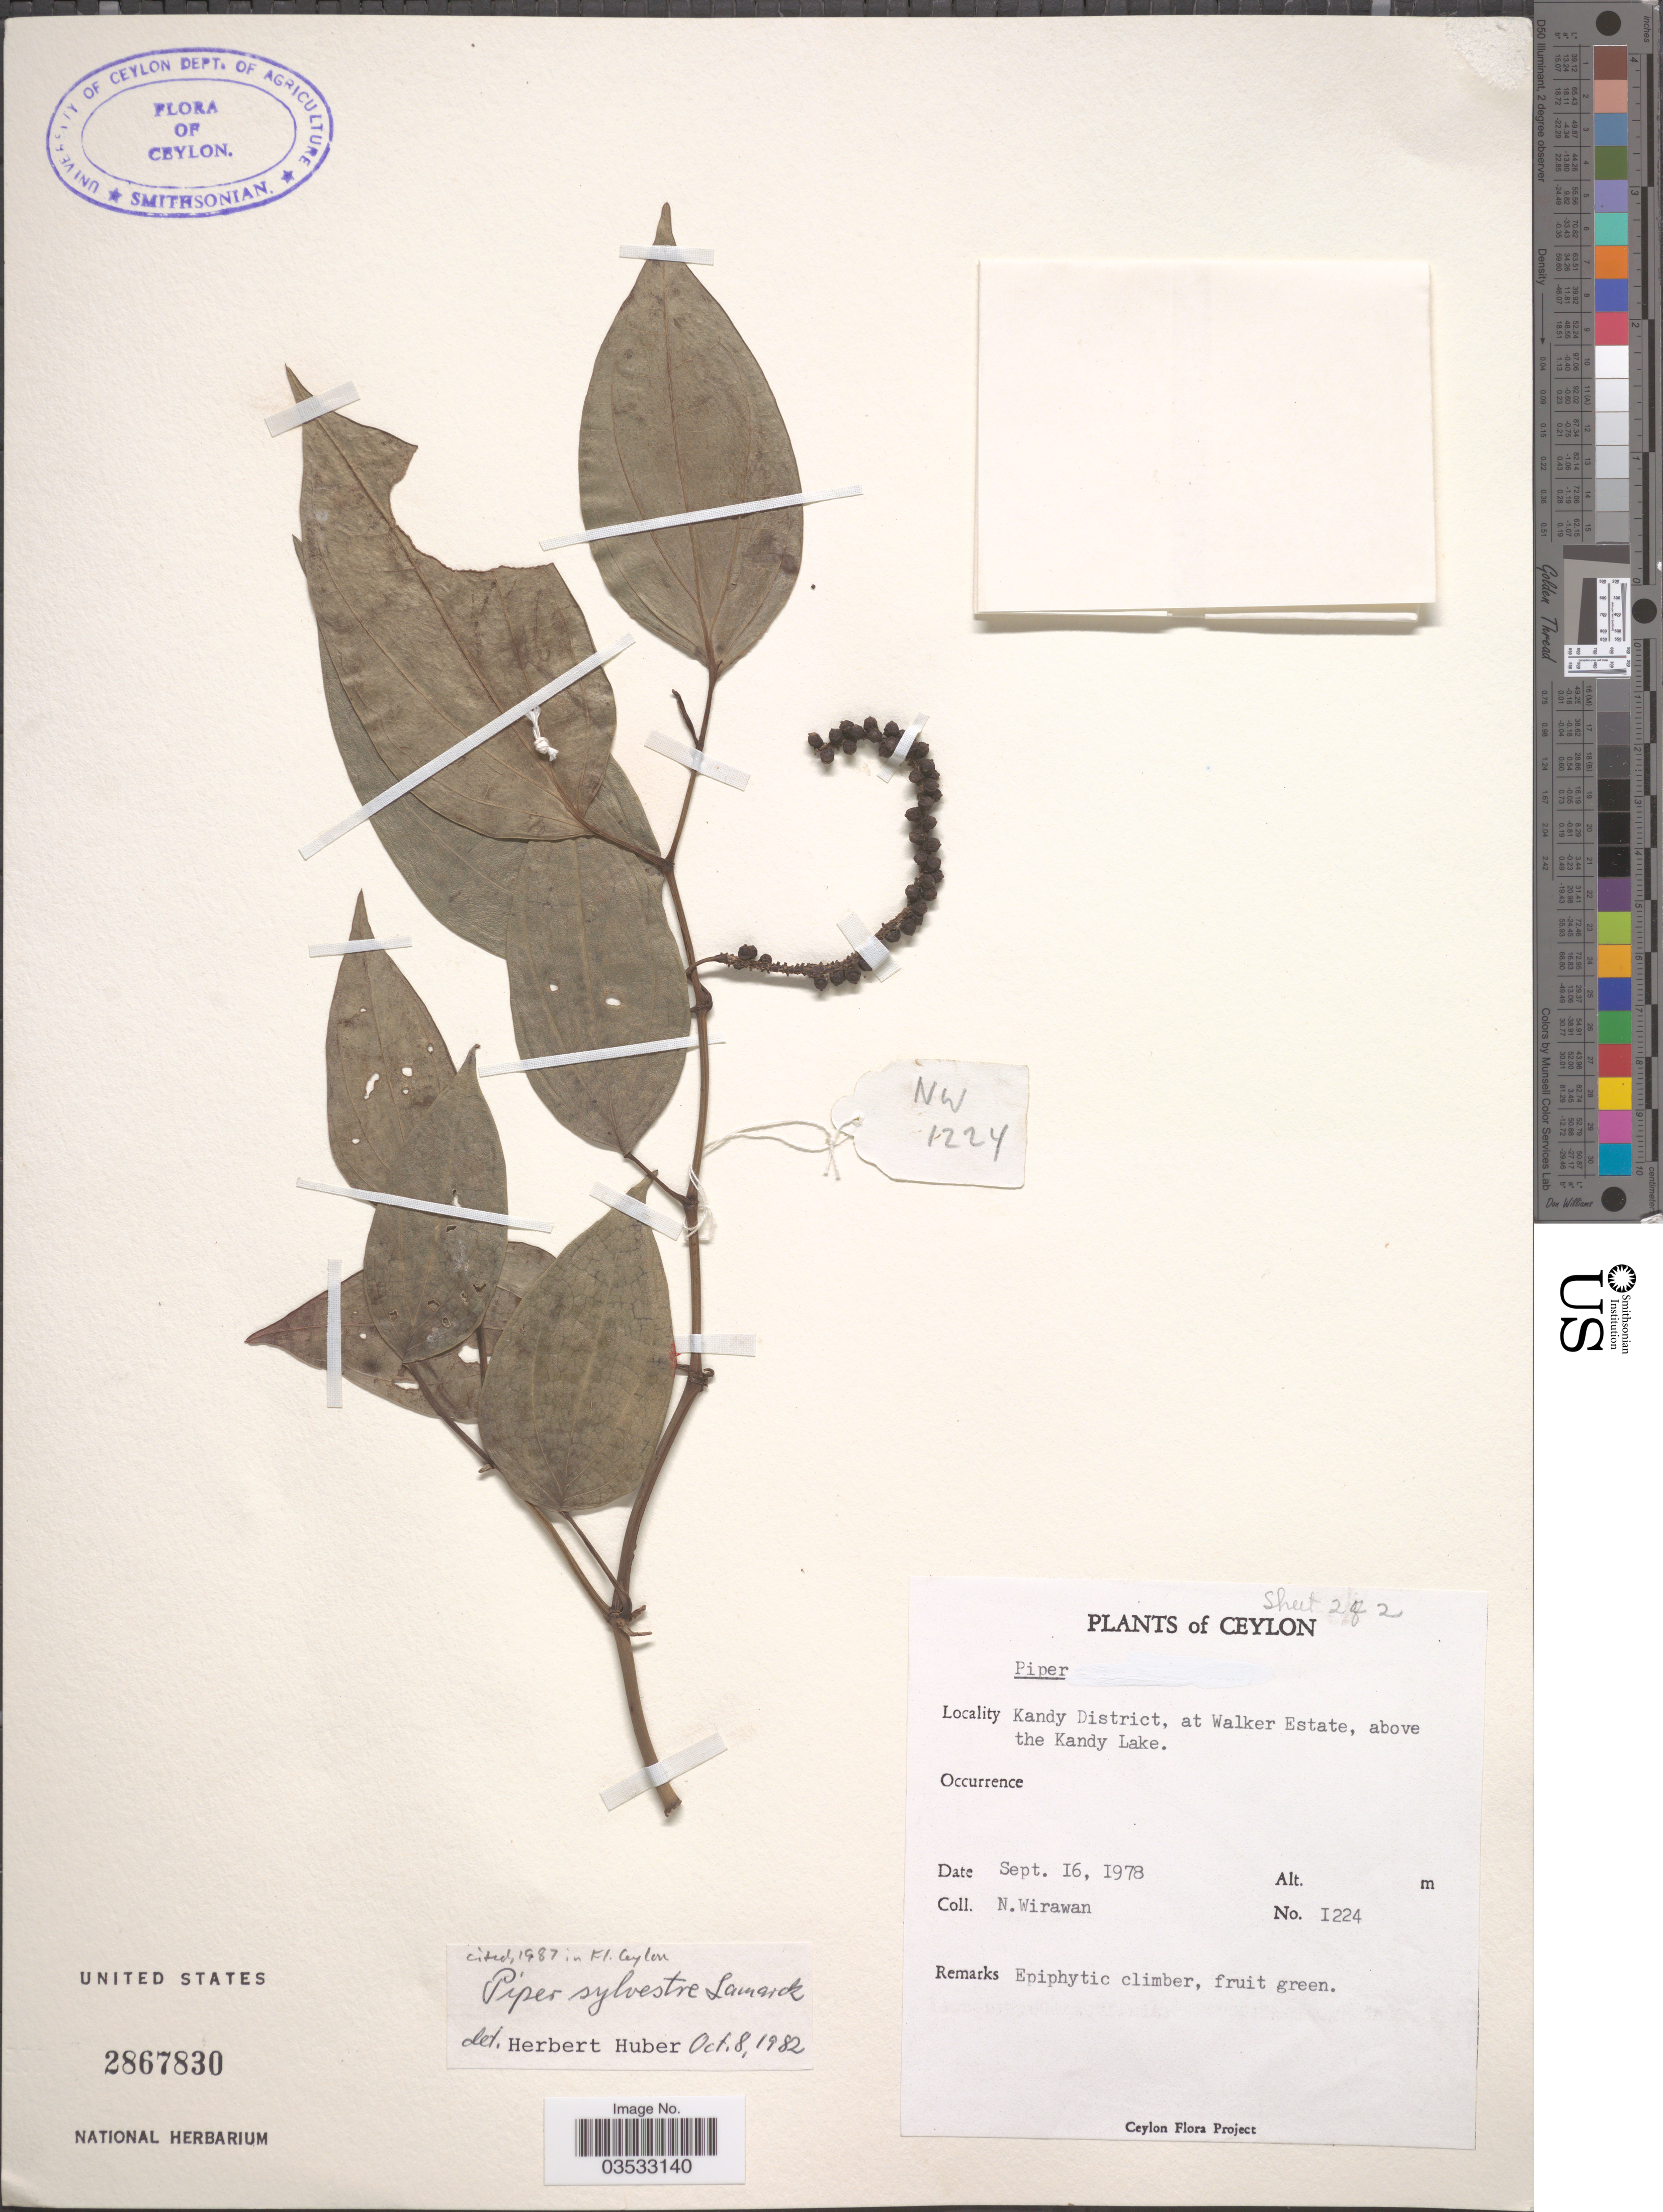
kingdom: Plantae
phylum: Tracheophyta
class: Magnoliopsida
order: Piperales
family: Piperaceae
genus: Piper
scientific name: Piper sylvestre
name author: Lour.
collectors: N. Wirawan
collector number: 1224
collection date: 1978-09-16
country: Sri Lanka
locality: Ceylon. Kandy District, at Walker Estate, above the Kandy Lake.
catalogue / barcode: US 2867830